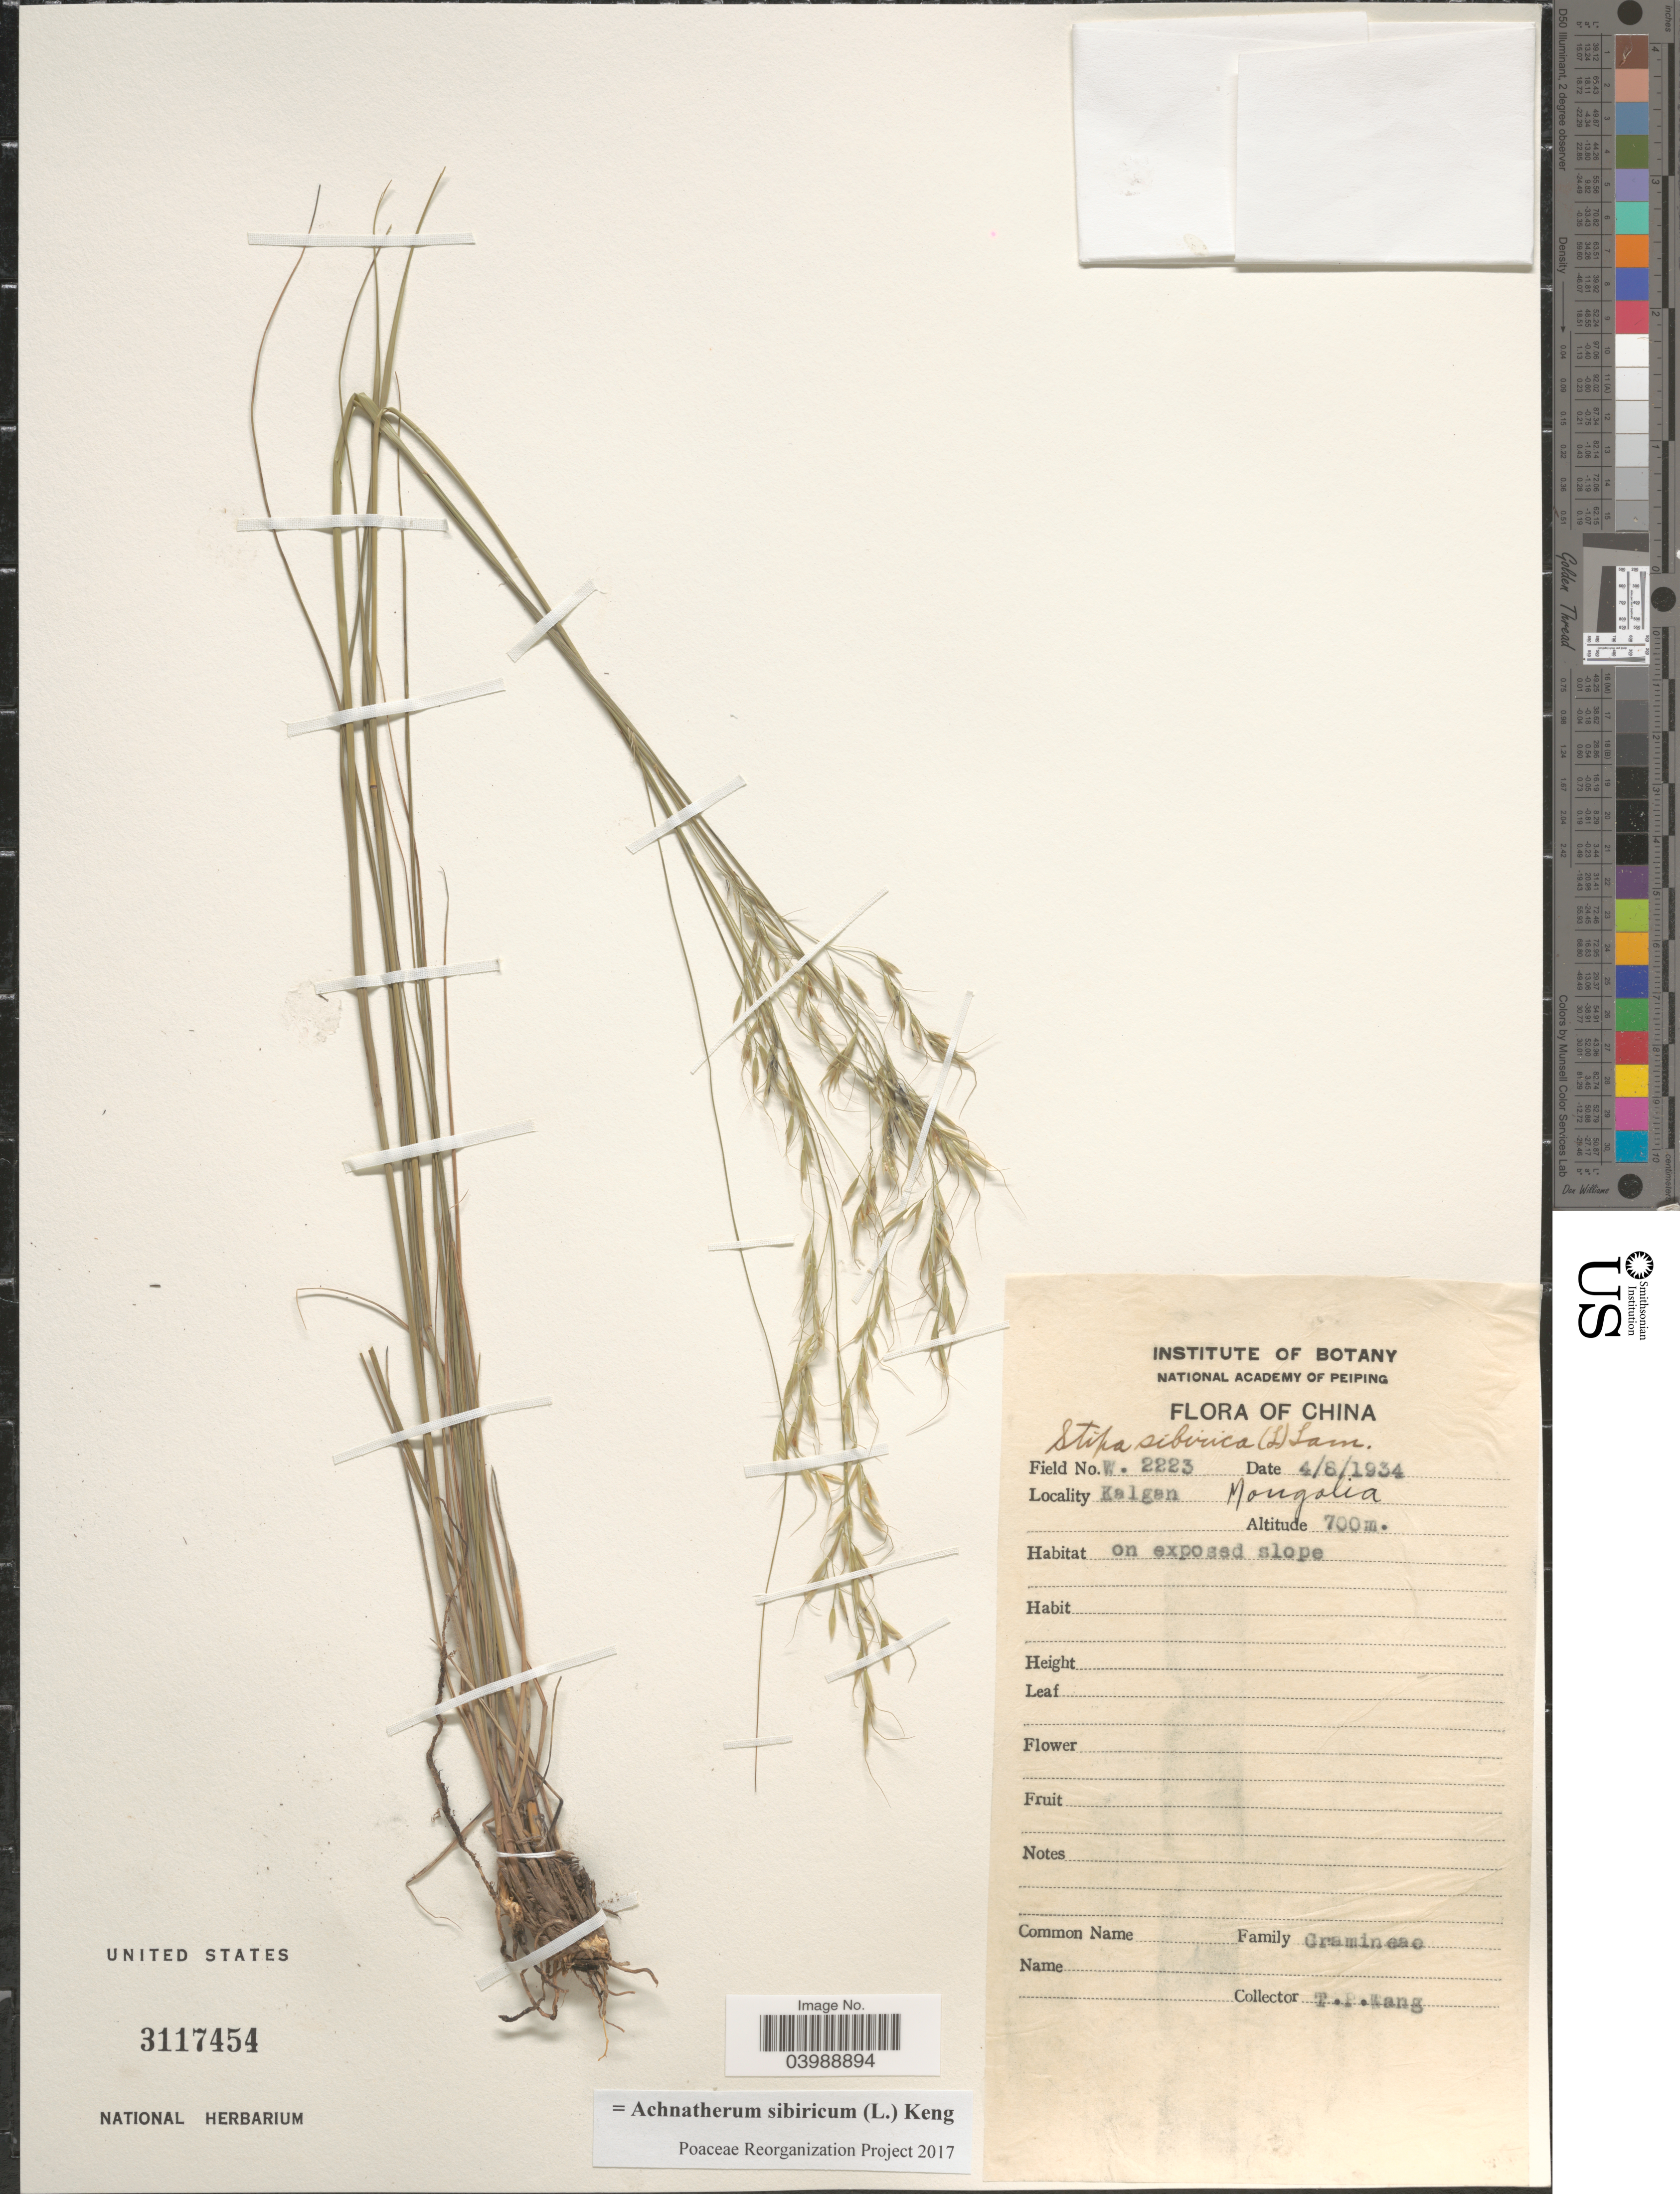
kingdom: Plantae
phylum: Tracheophyta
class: Liliopsida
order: Poales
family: Poaceae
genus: Achnatherum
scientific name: Achnatherum sibiricum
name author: (L.) Keng ex Tzvelev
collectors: T. Wang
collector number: W2223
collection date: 1934-08-04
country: Mongolia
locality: Kalgen. On exposed slope.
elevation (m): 700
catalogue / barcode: US 3117454